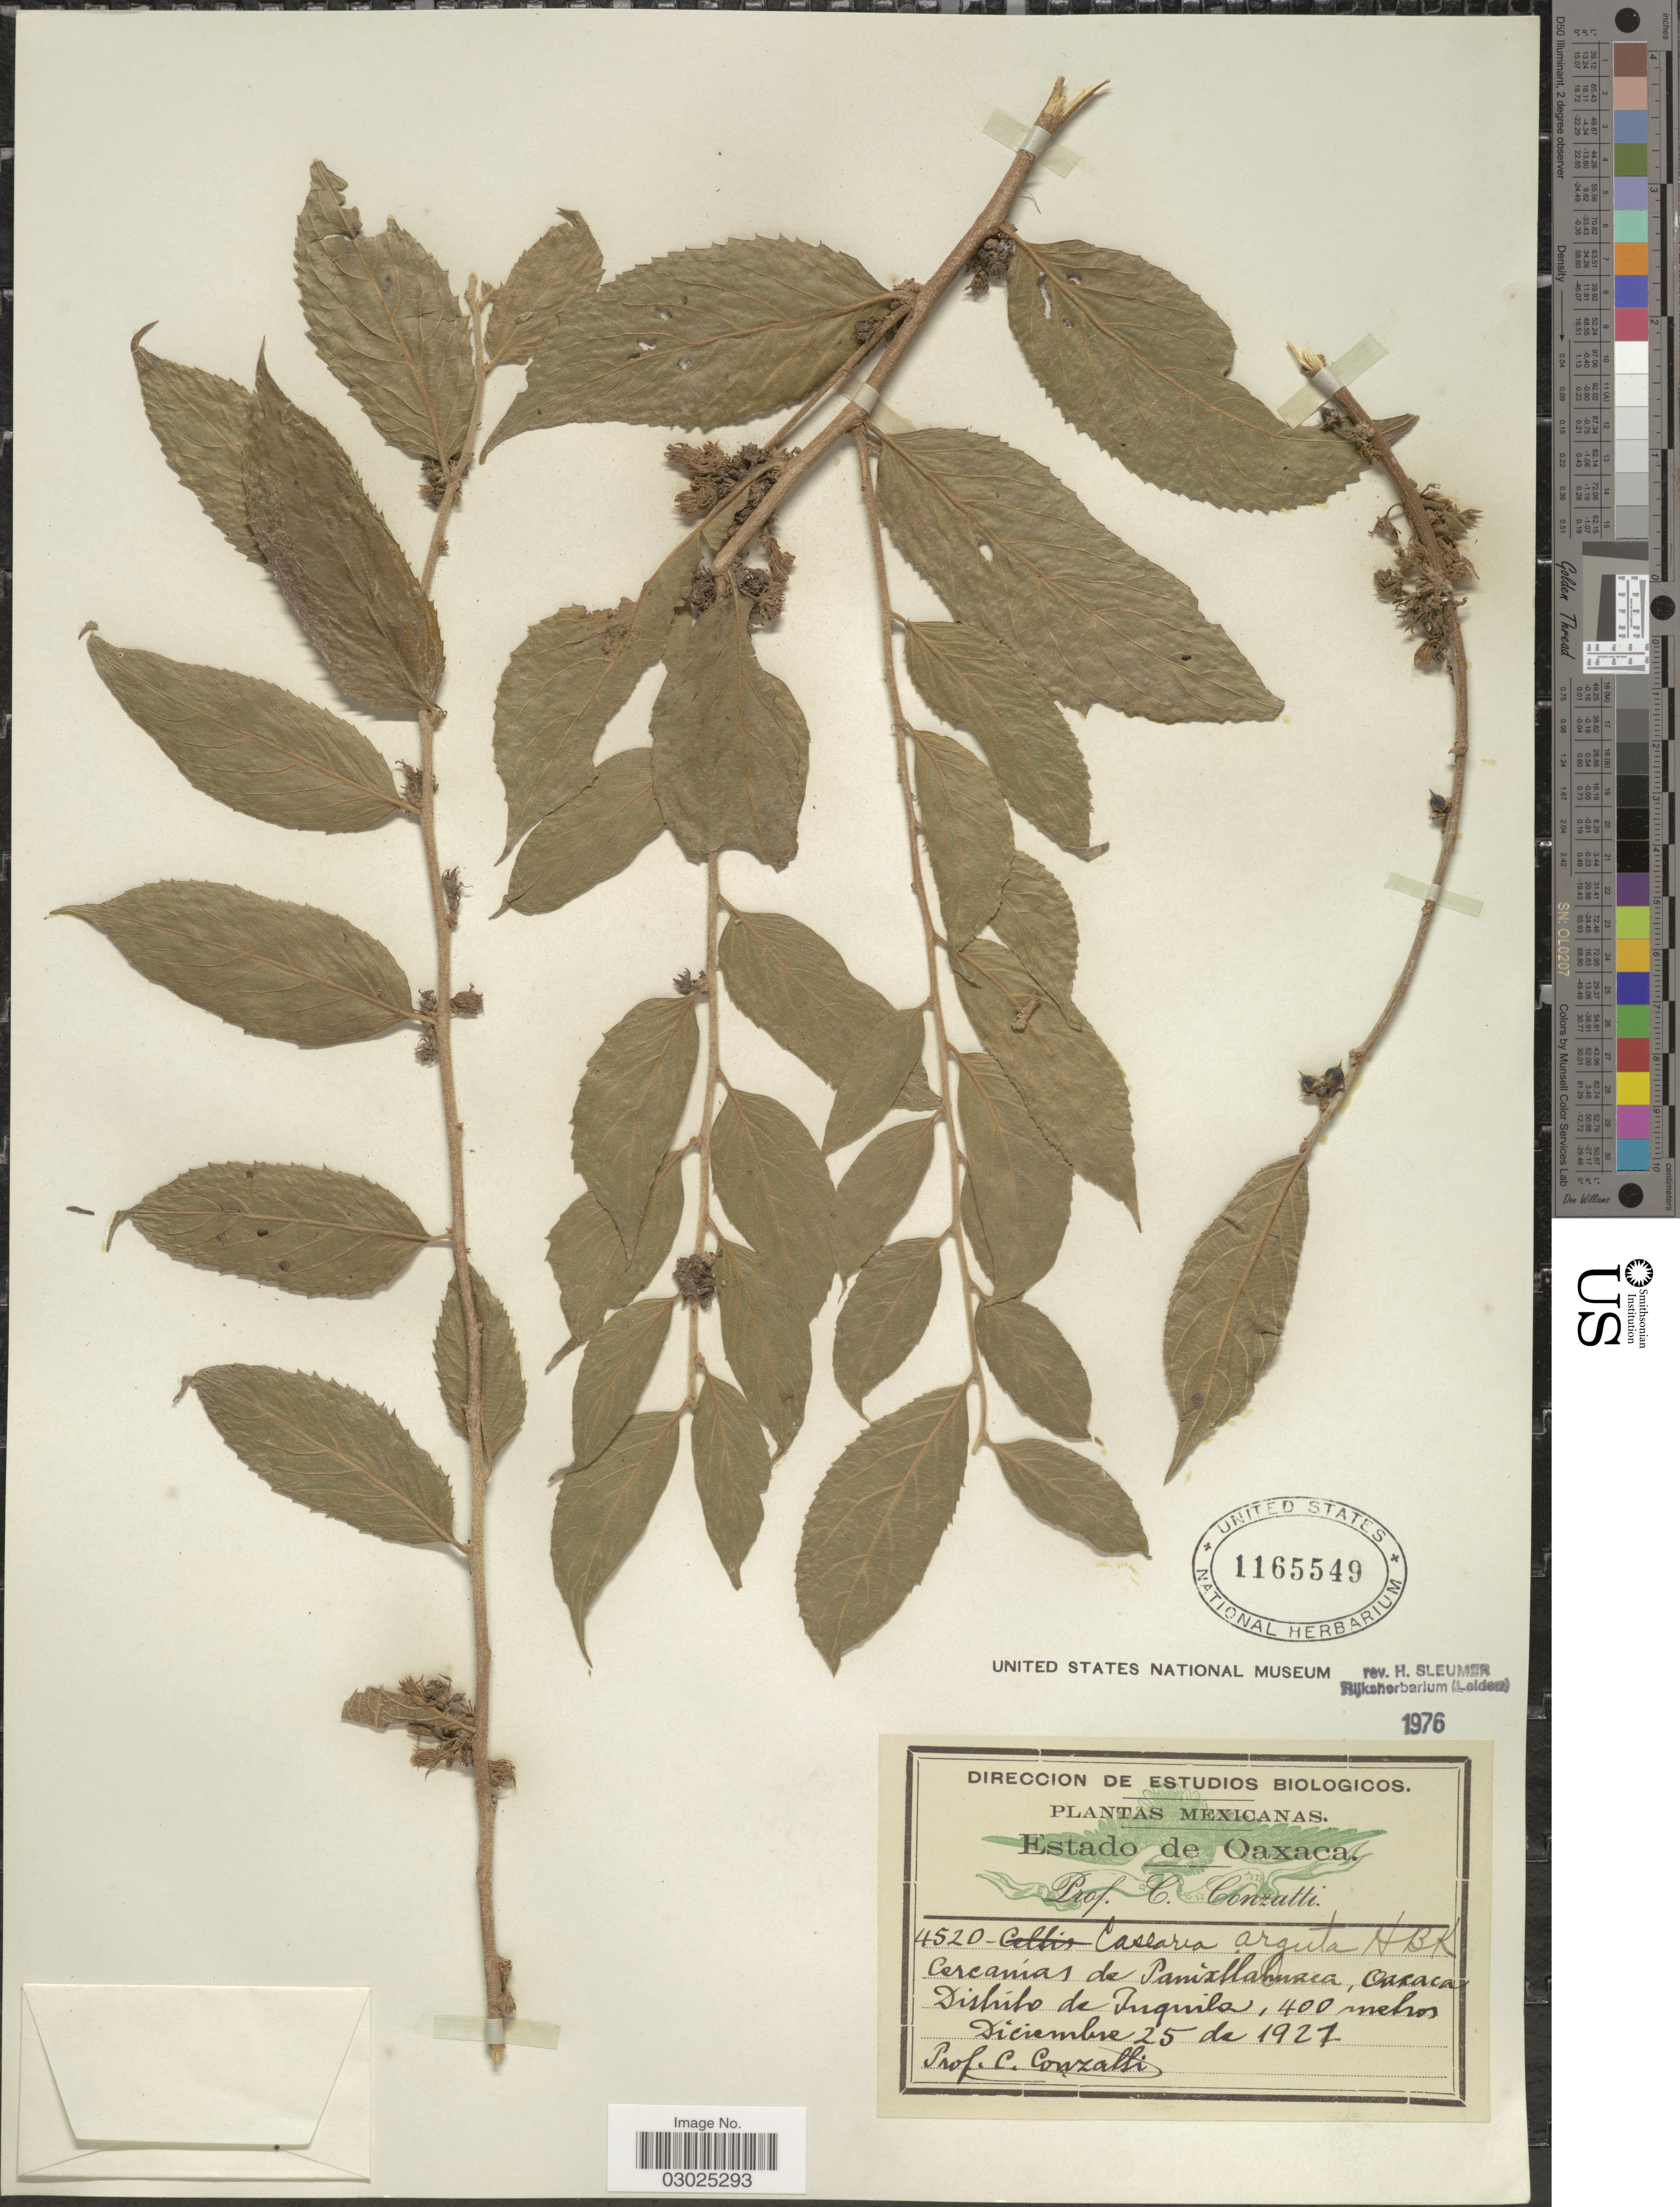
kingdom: Plantae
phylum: Tracheophyta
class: Magnoliopsida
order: Malpighiales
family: Salicaceae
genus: Casearia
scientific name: Casearia arguta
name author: Kunth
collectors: C. Conzatti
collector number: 4520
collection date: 1921-12-25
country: Mexico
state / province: Oaxaca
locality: Cercanías de Panixtlahuaca, Distrito de Juquila.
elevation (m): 400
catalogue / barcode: US 1165549